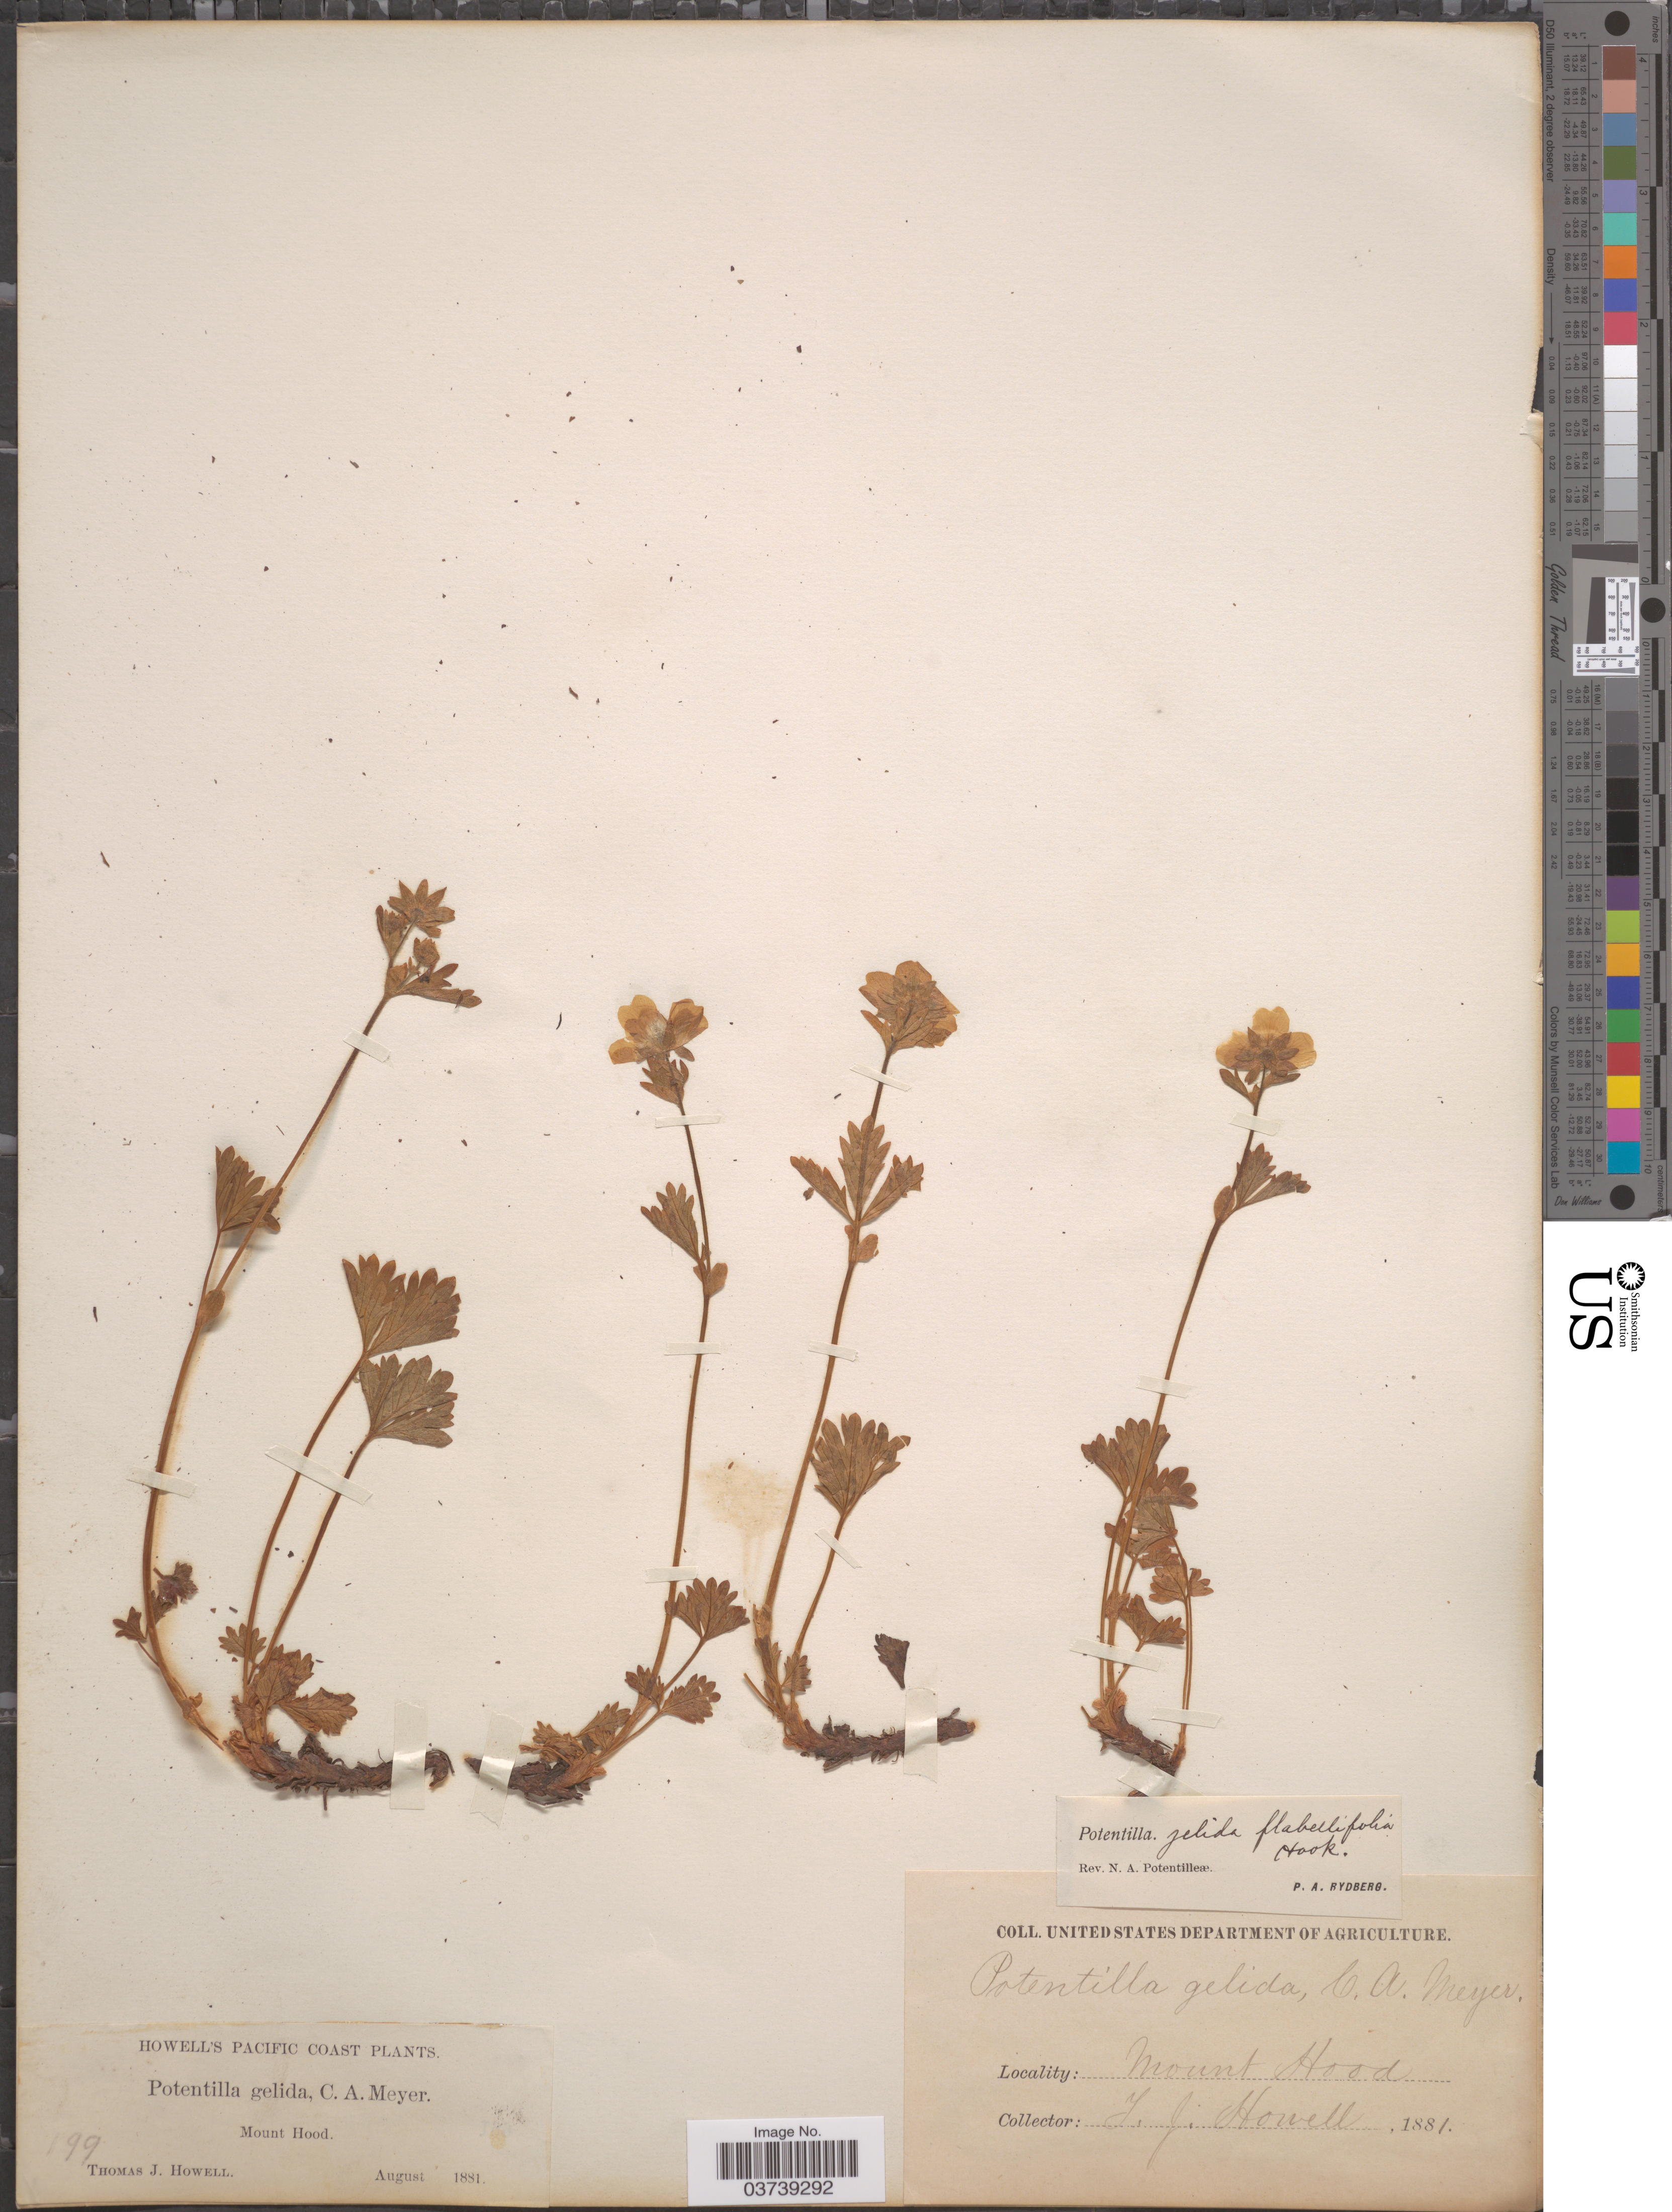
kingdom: Plantae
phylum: Tracheophyta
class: Magnoliopsida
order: Rosales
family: Rosaceae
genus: Potentilla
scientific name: Potentilla flabellifolia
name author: Hook. ex Torr. & A. Gray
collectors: T. J. Howell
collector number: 199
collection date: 1881-08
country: United States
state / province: Oregon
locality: Pacific Coast. Mount Hood.